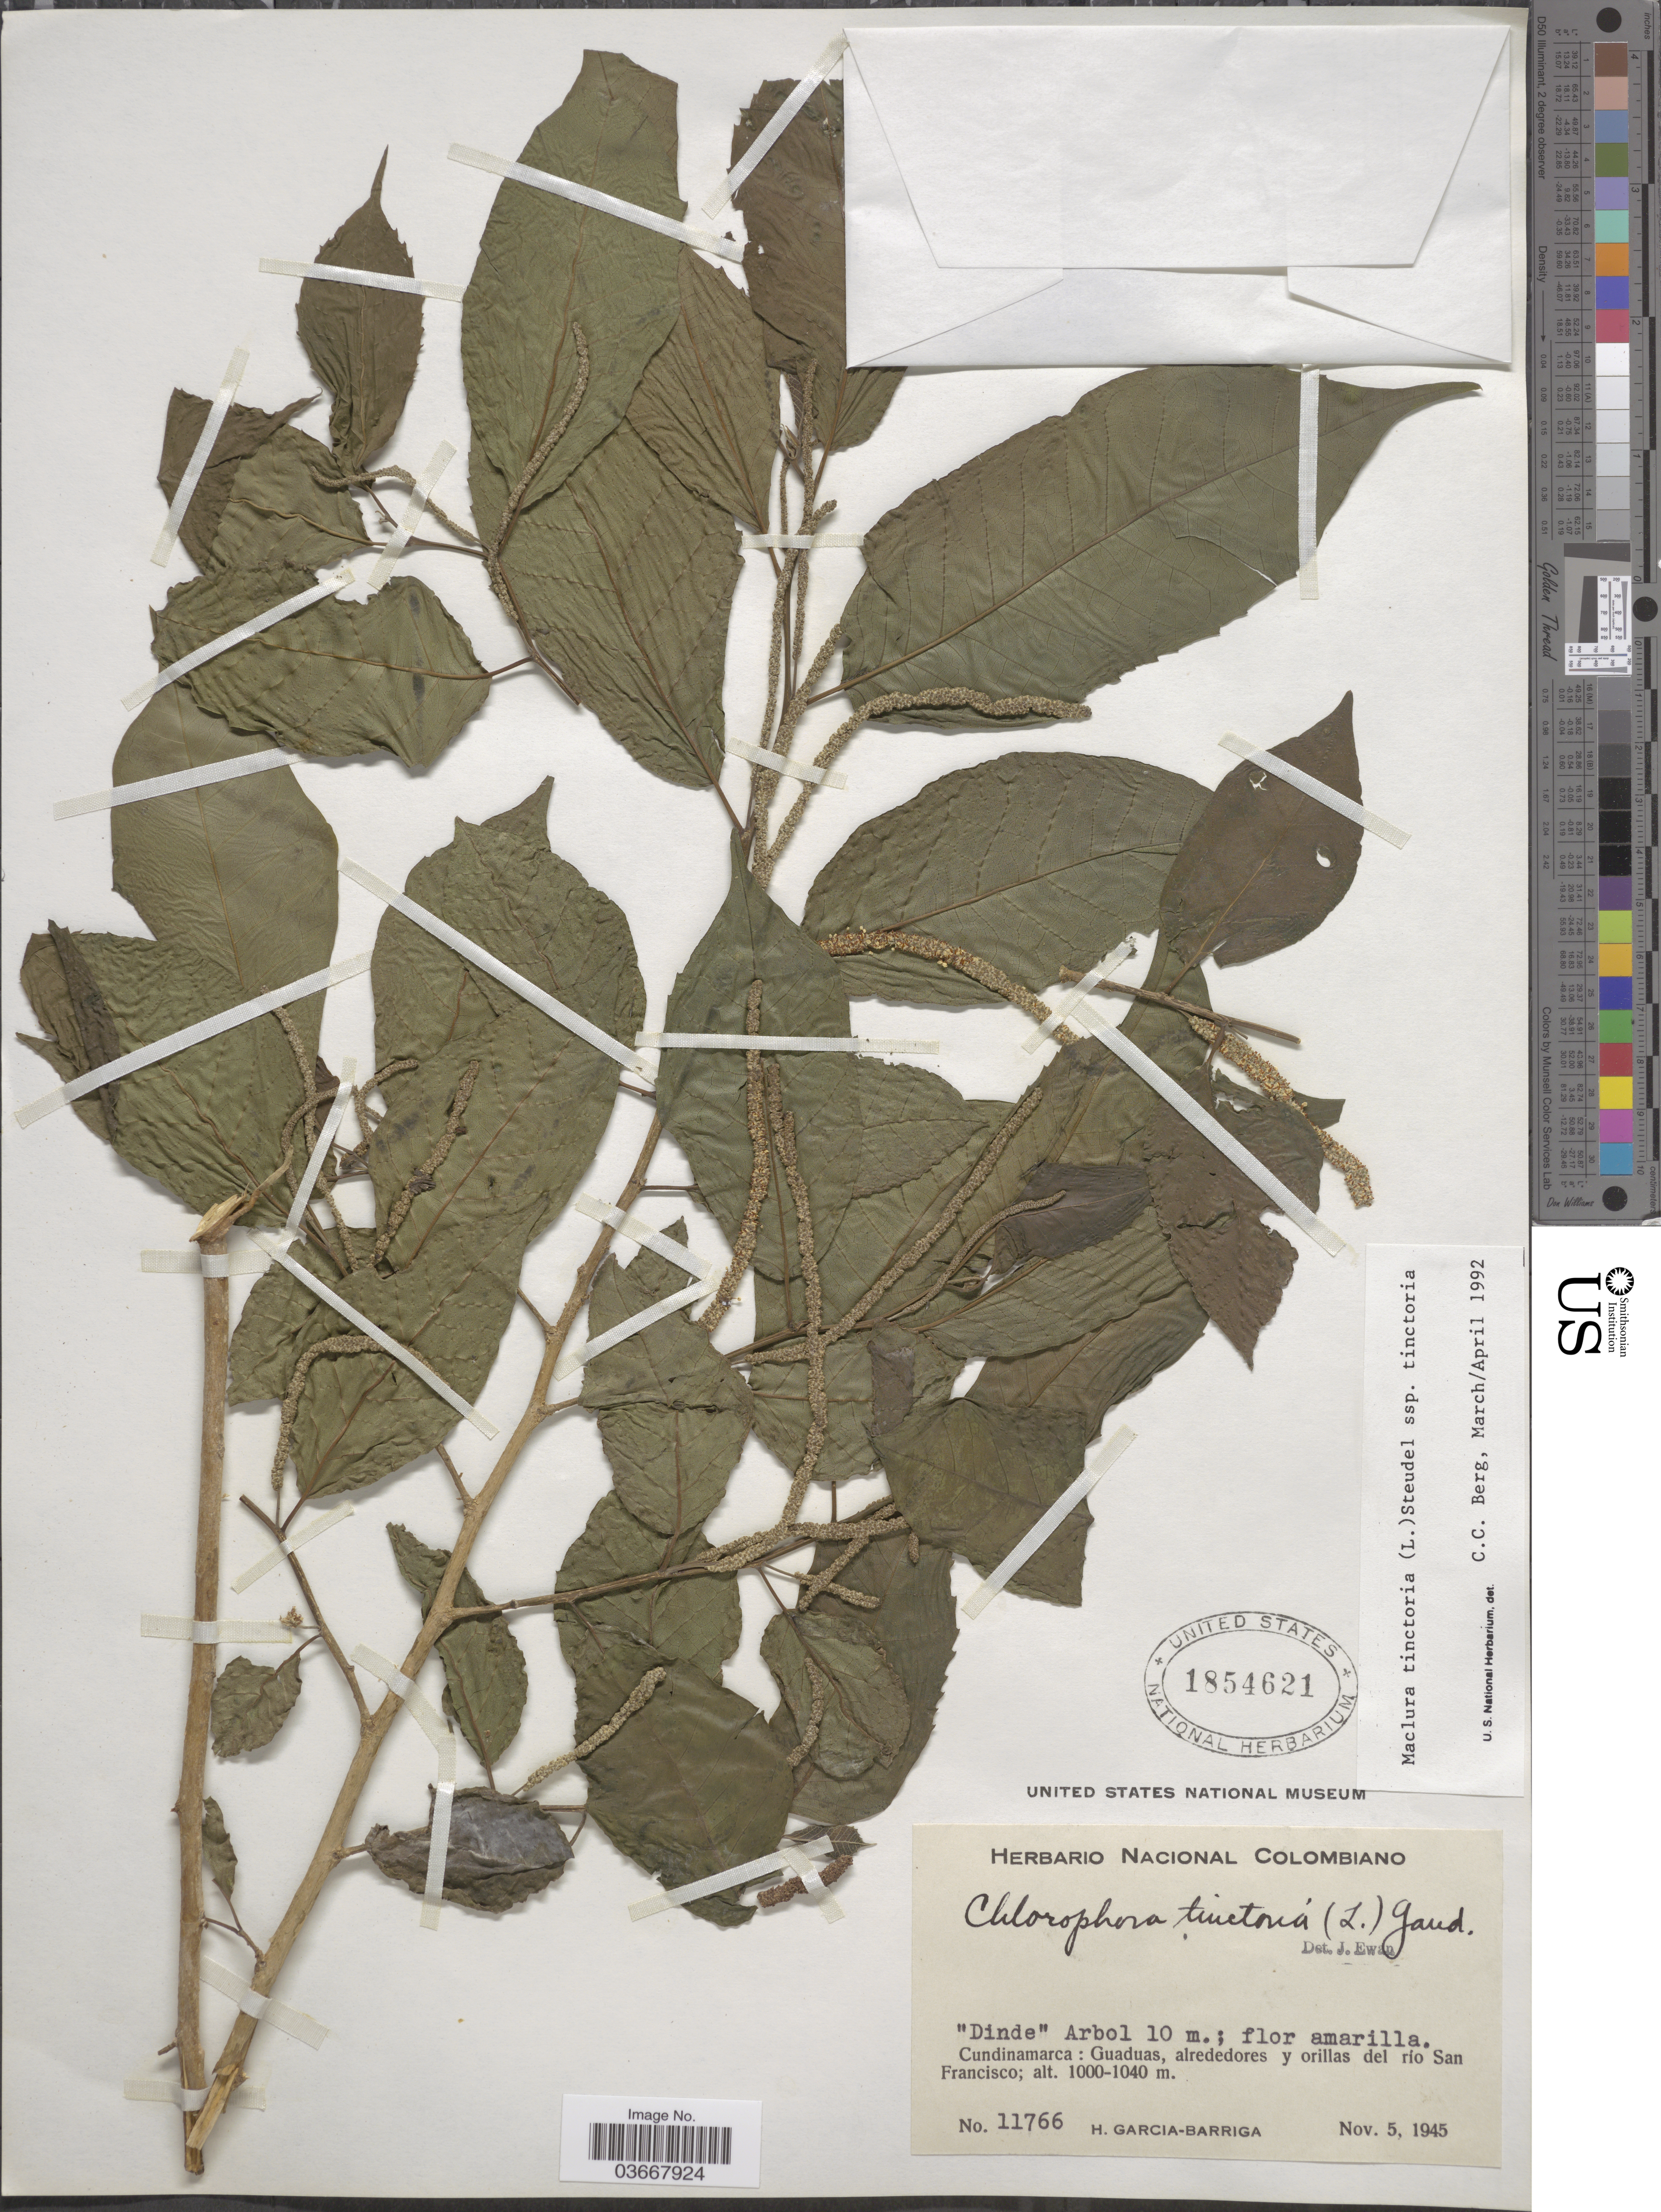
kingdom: Plantae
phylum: Tracheophyta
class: Magnoliopsida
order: Rosales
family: Moraceae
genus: Maclura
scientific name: Maclura tinctoria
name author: (L.) D. Don ex Steud.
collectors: H. García Barriga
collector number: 11766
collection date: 1945-11-05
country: Colombia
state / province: Cundinamarca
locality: Guaduas, alrededores y orillas del río San Francisco.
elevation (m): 1000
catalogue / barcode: US 1854621